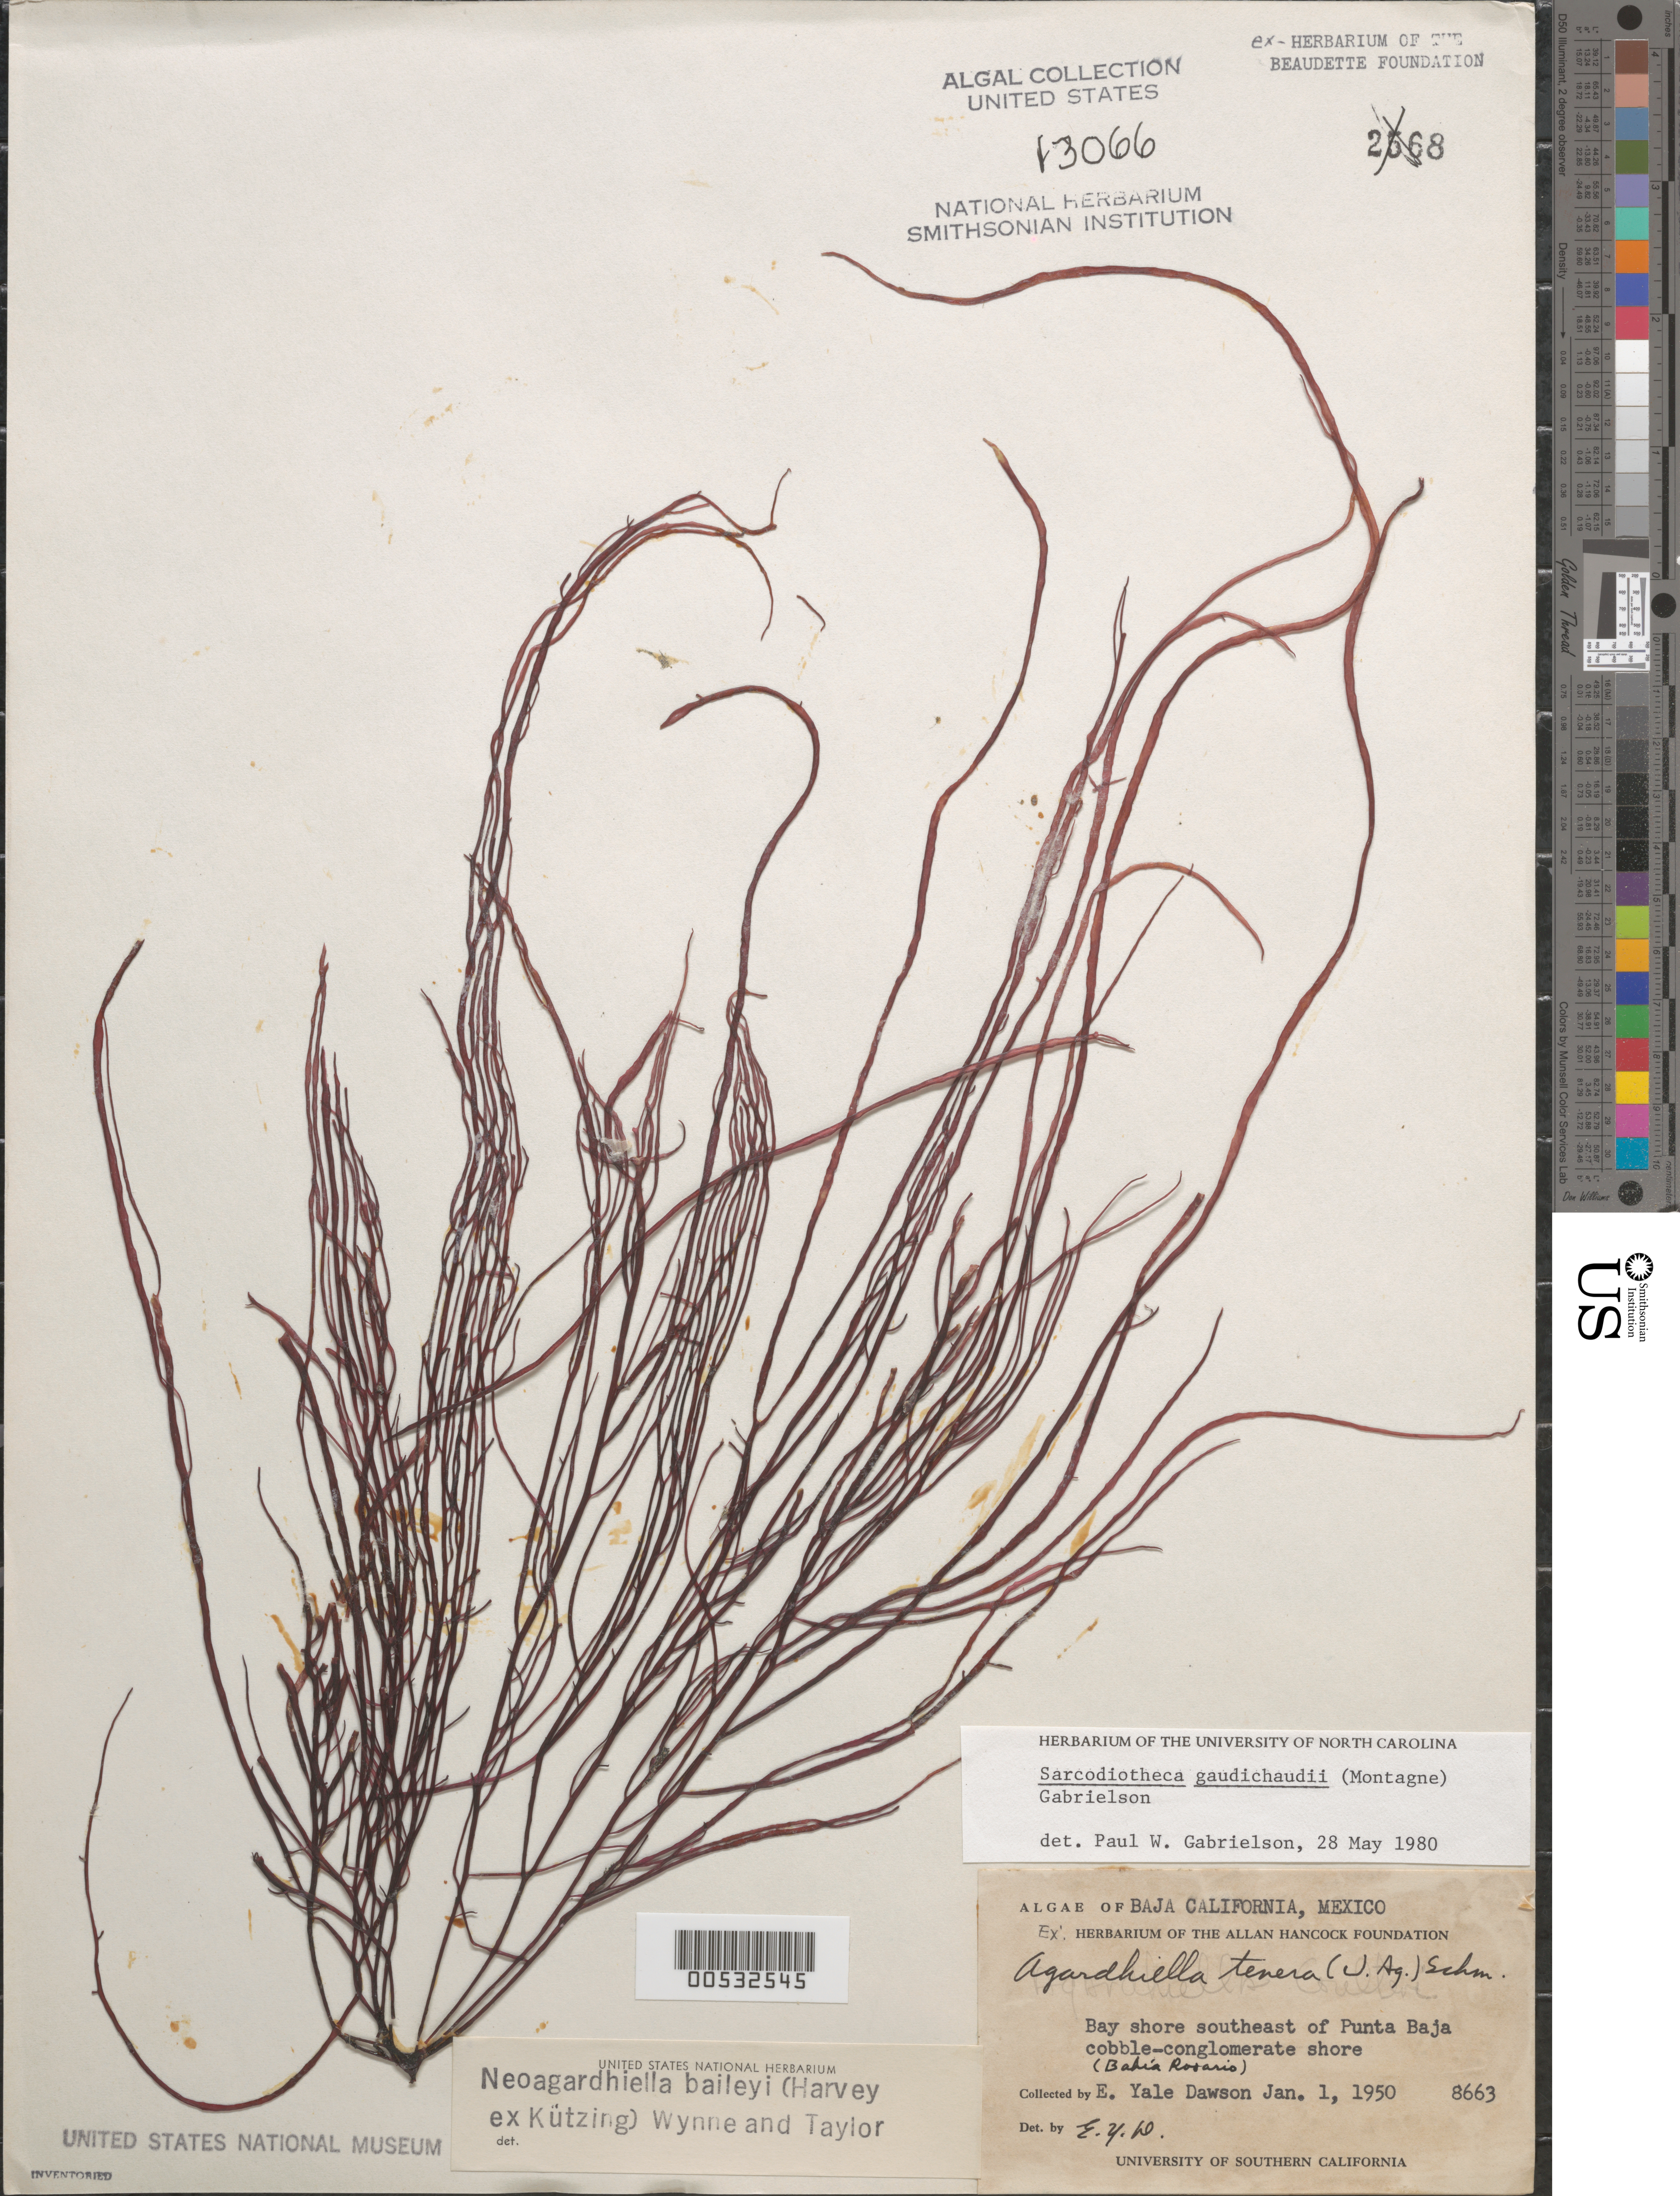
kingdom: Plantae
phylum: Rhodophyta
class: Florideophyceae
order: Gigartinales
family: Solieriaceae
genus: Sarcodiotheca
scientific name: Sarcodiotheca gaudichaudii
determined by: Gabrielson, P. W.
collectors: E. Y. Dawson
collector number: EYD 8663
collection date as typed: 01 Jan 1950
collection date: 1950-01-01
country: Mexico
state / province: Baja California Norte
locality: Southeast of Punta Baja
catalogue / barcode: US 13066